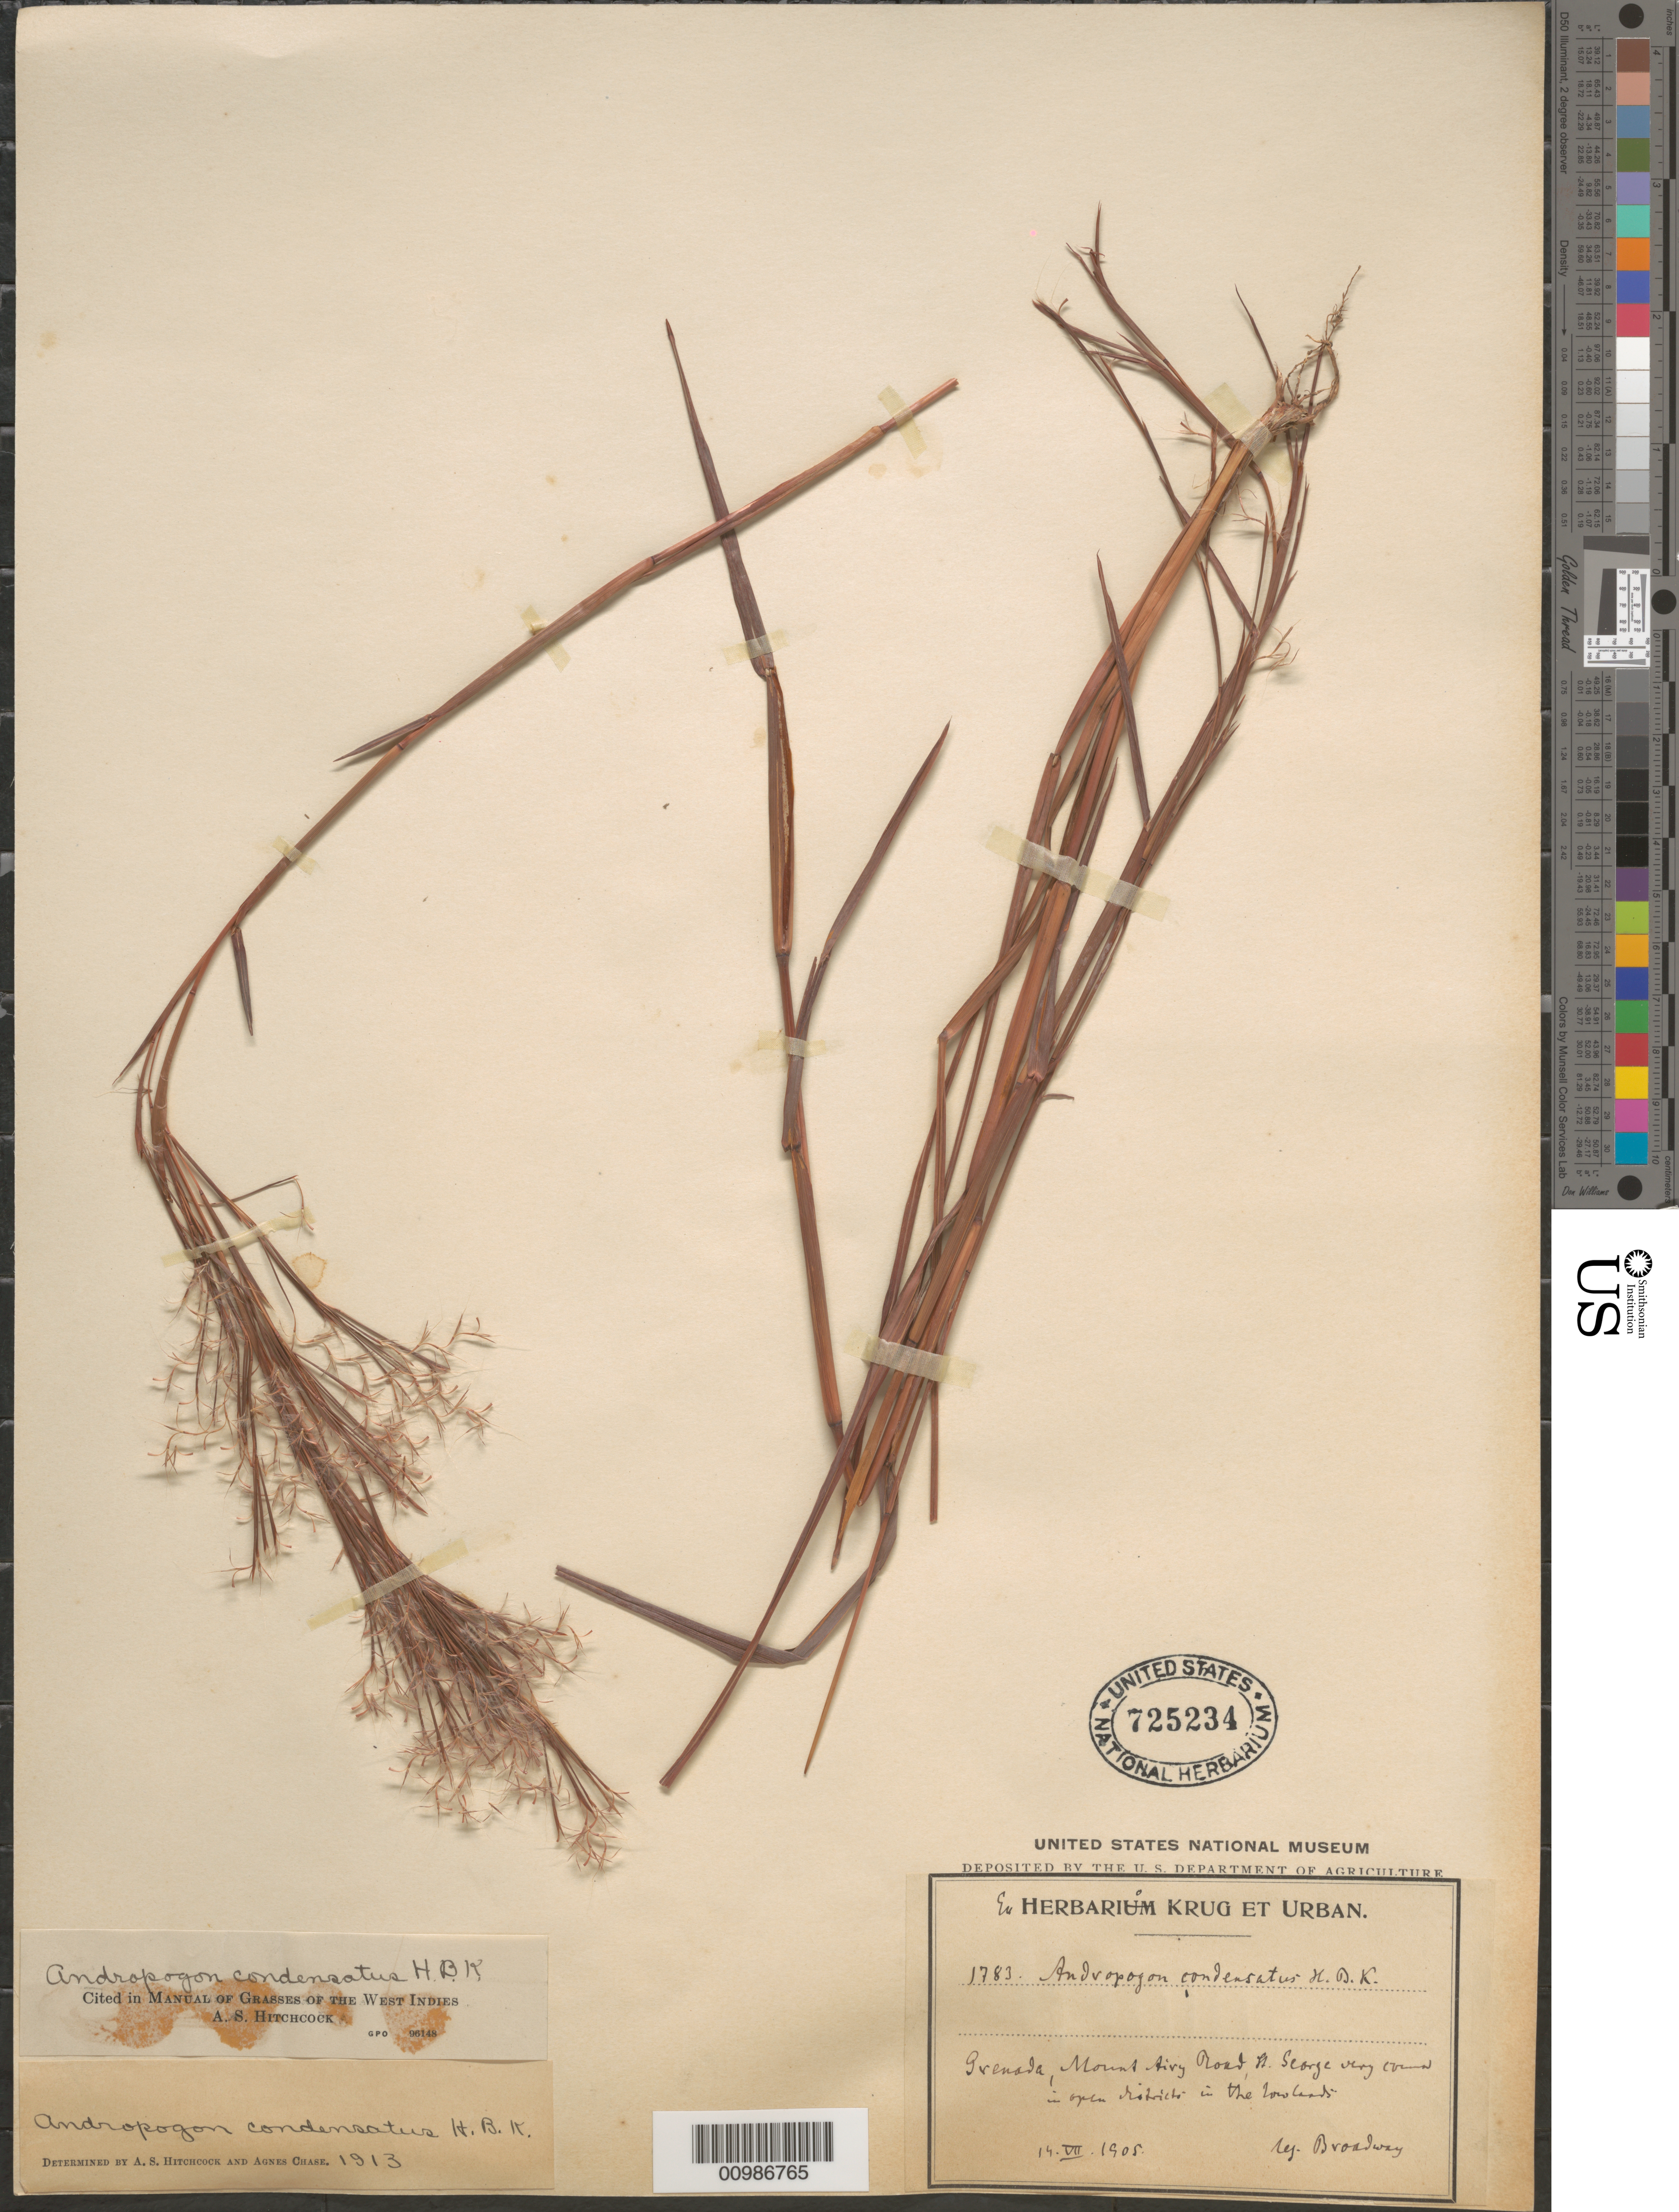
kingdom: Plantae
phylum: Tracheophyta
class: Liliopsida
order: Poales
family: Poaceae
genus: Andropogon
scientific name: Andropogon condensatus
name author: Kunth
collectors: W. E. Broadway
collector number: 1783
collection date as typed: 14 Jul 1905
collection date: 1905-07-14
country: Grenada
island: Grenada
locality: St. George, Mount Airy road.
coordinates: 0 N, 0 E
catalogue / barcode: US 725234